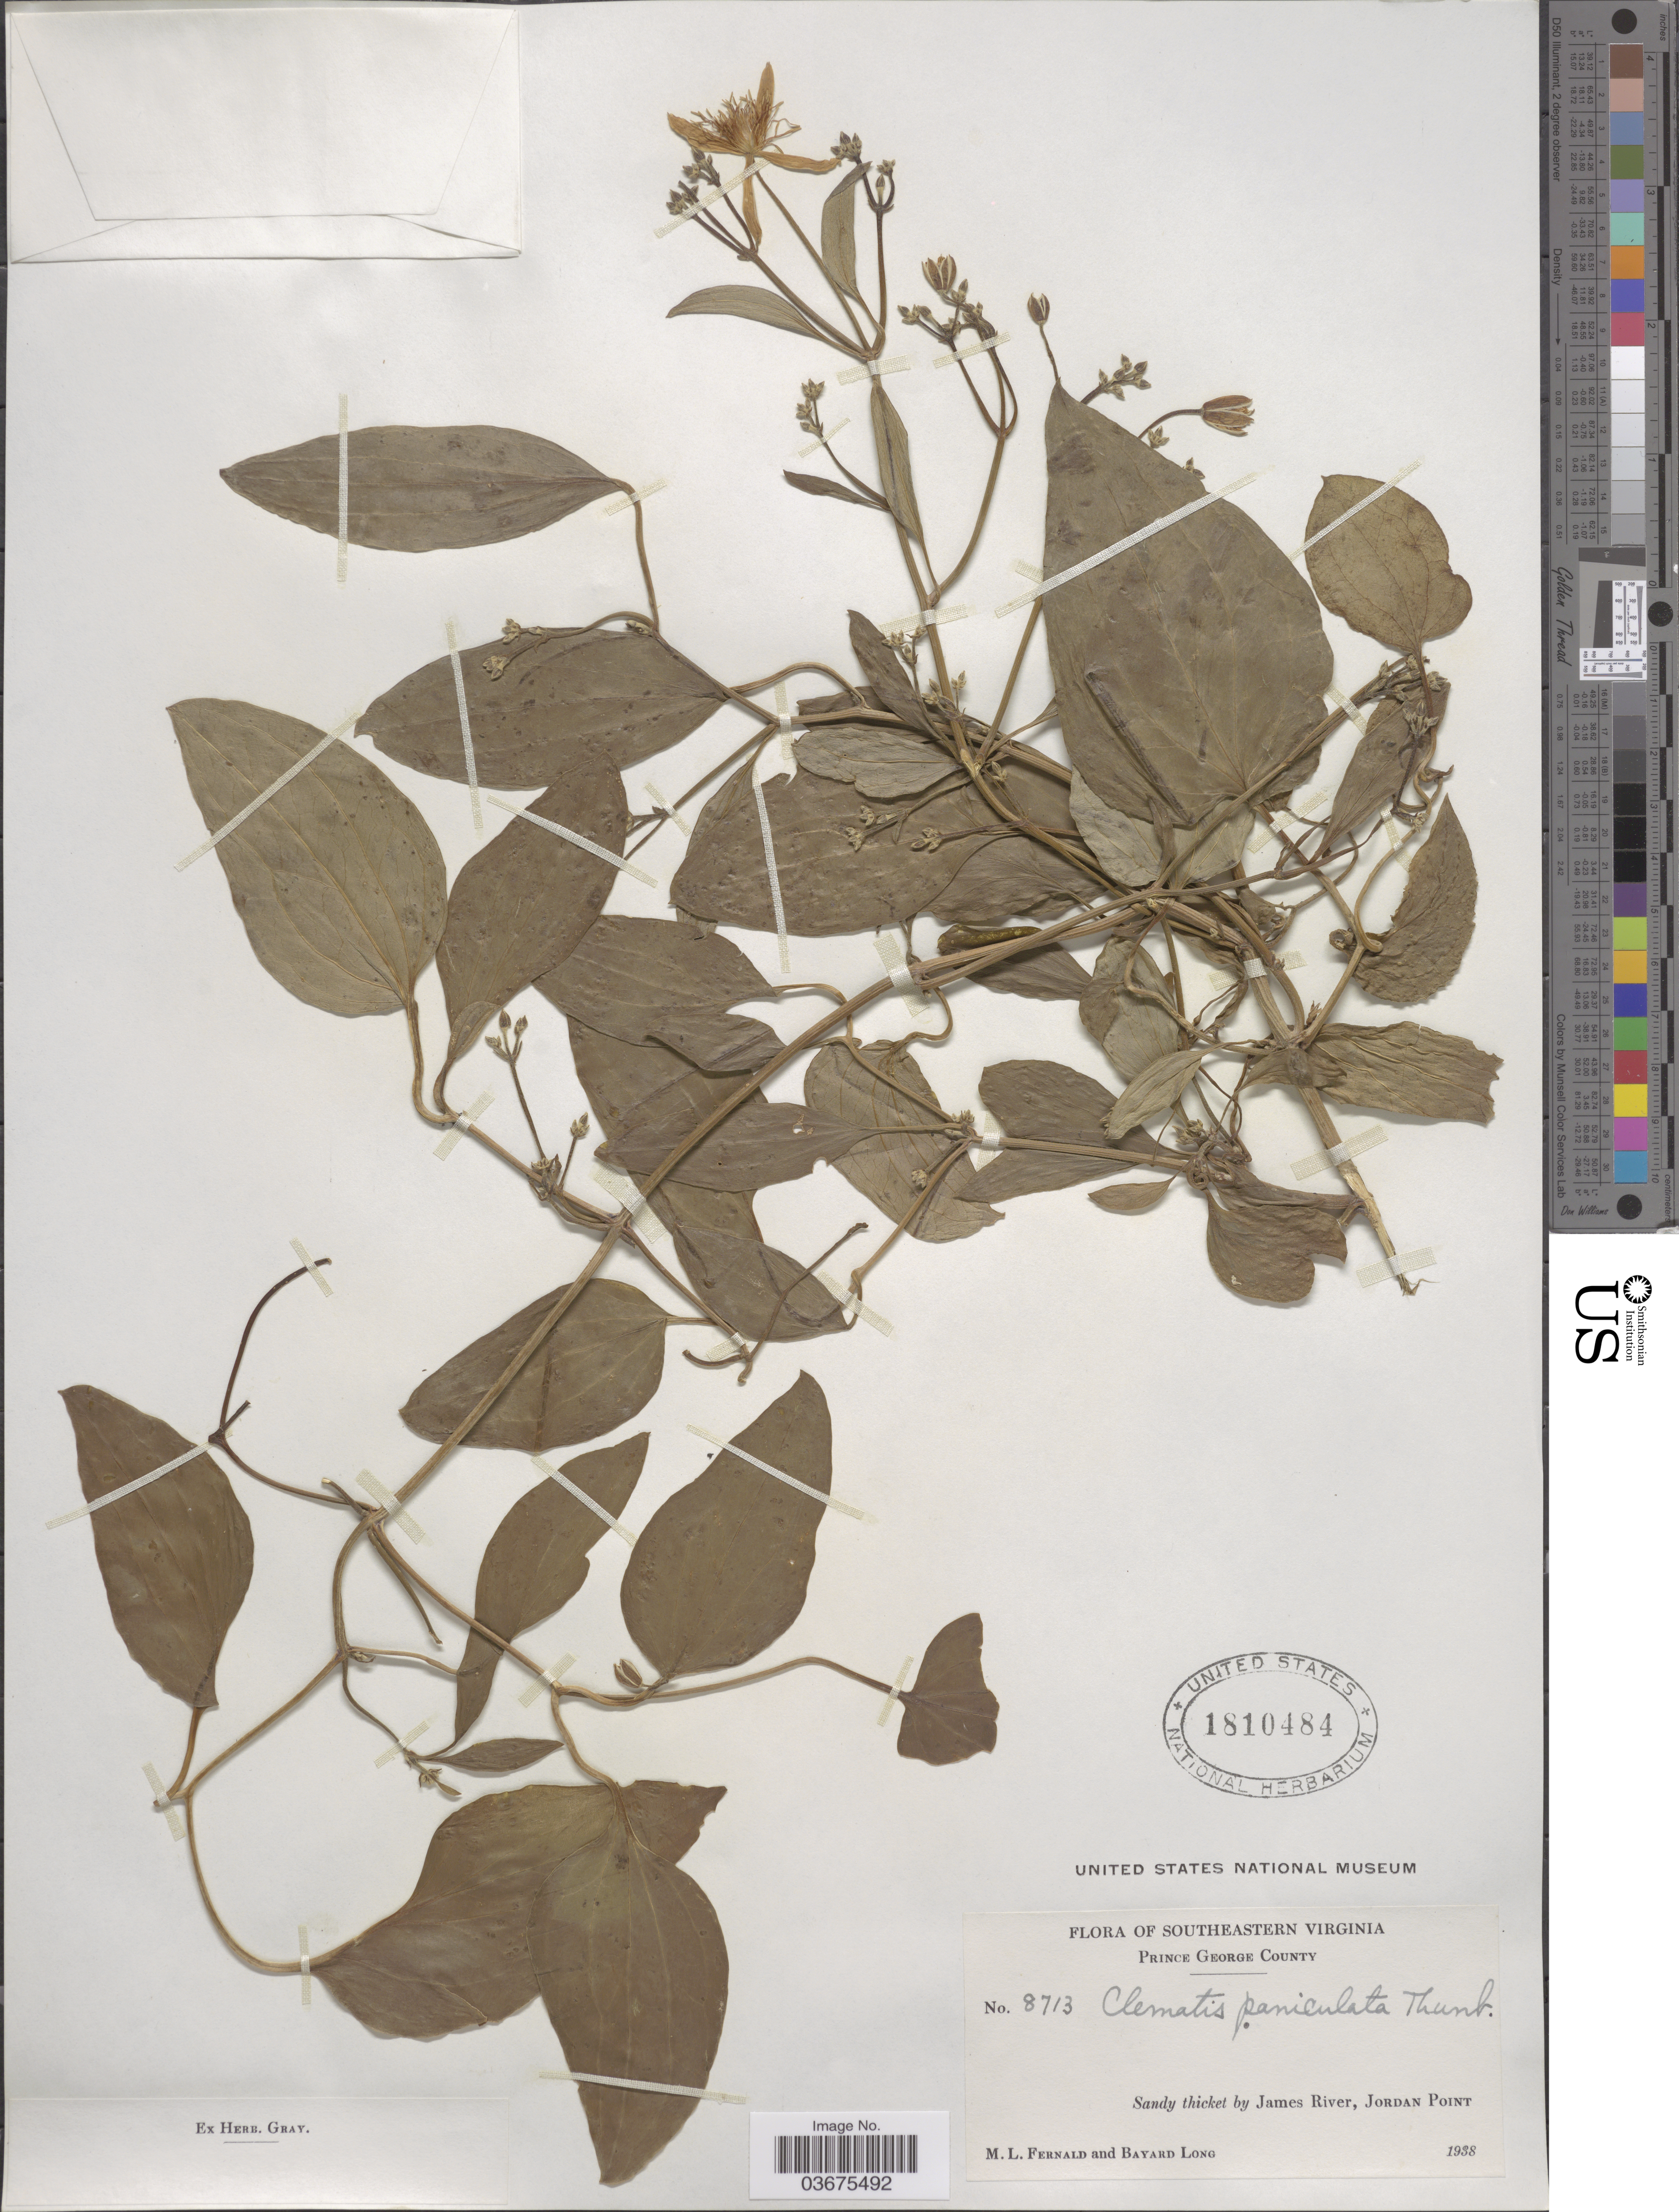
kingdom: Plantae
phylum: Tracheophyta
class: Magnoliopsida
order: Ranunculales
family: Ranunculaceae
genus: Clematis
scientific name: Clematis terniflora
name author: DC.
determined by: Strong, M. T., (US), Smithsonian Institution - National Museum of Natural History (UNITED STATES)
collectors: M. L. Fernald & B. Long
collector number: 8713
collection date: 1938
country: United States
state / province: Virginia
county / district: Prince George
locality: Southeastern Virginia. Prince George County. James River, Jordan Point.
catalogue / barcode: US 1810484